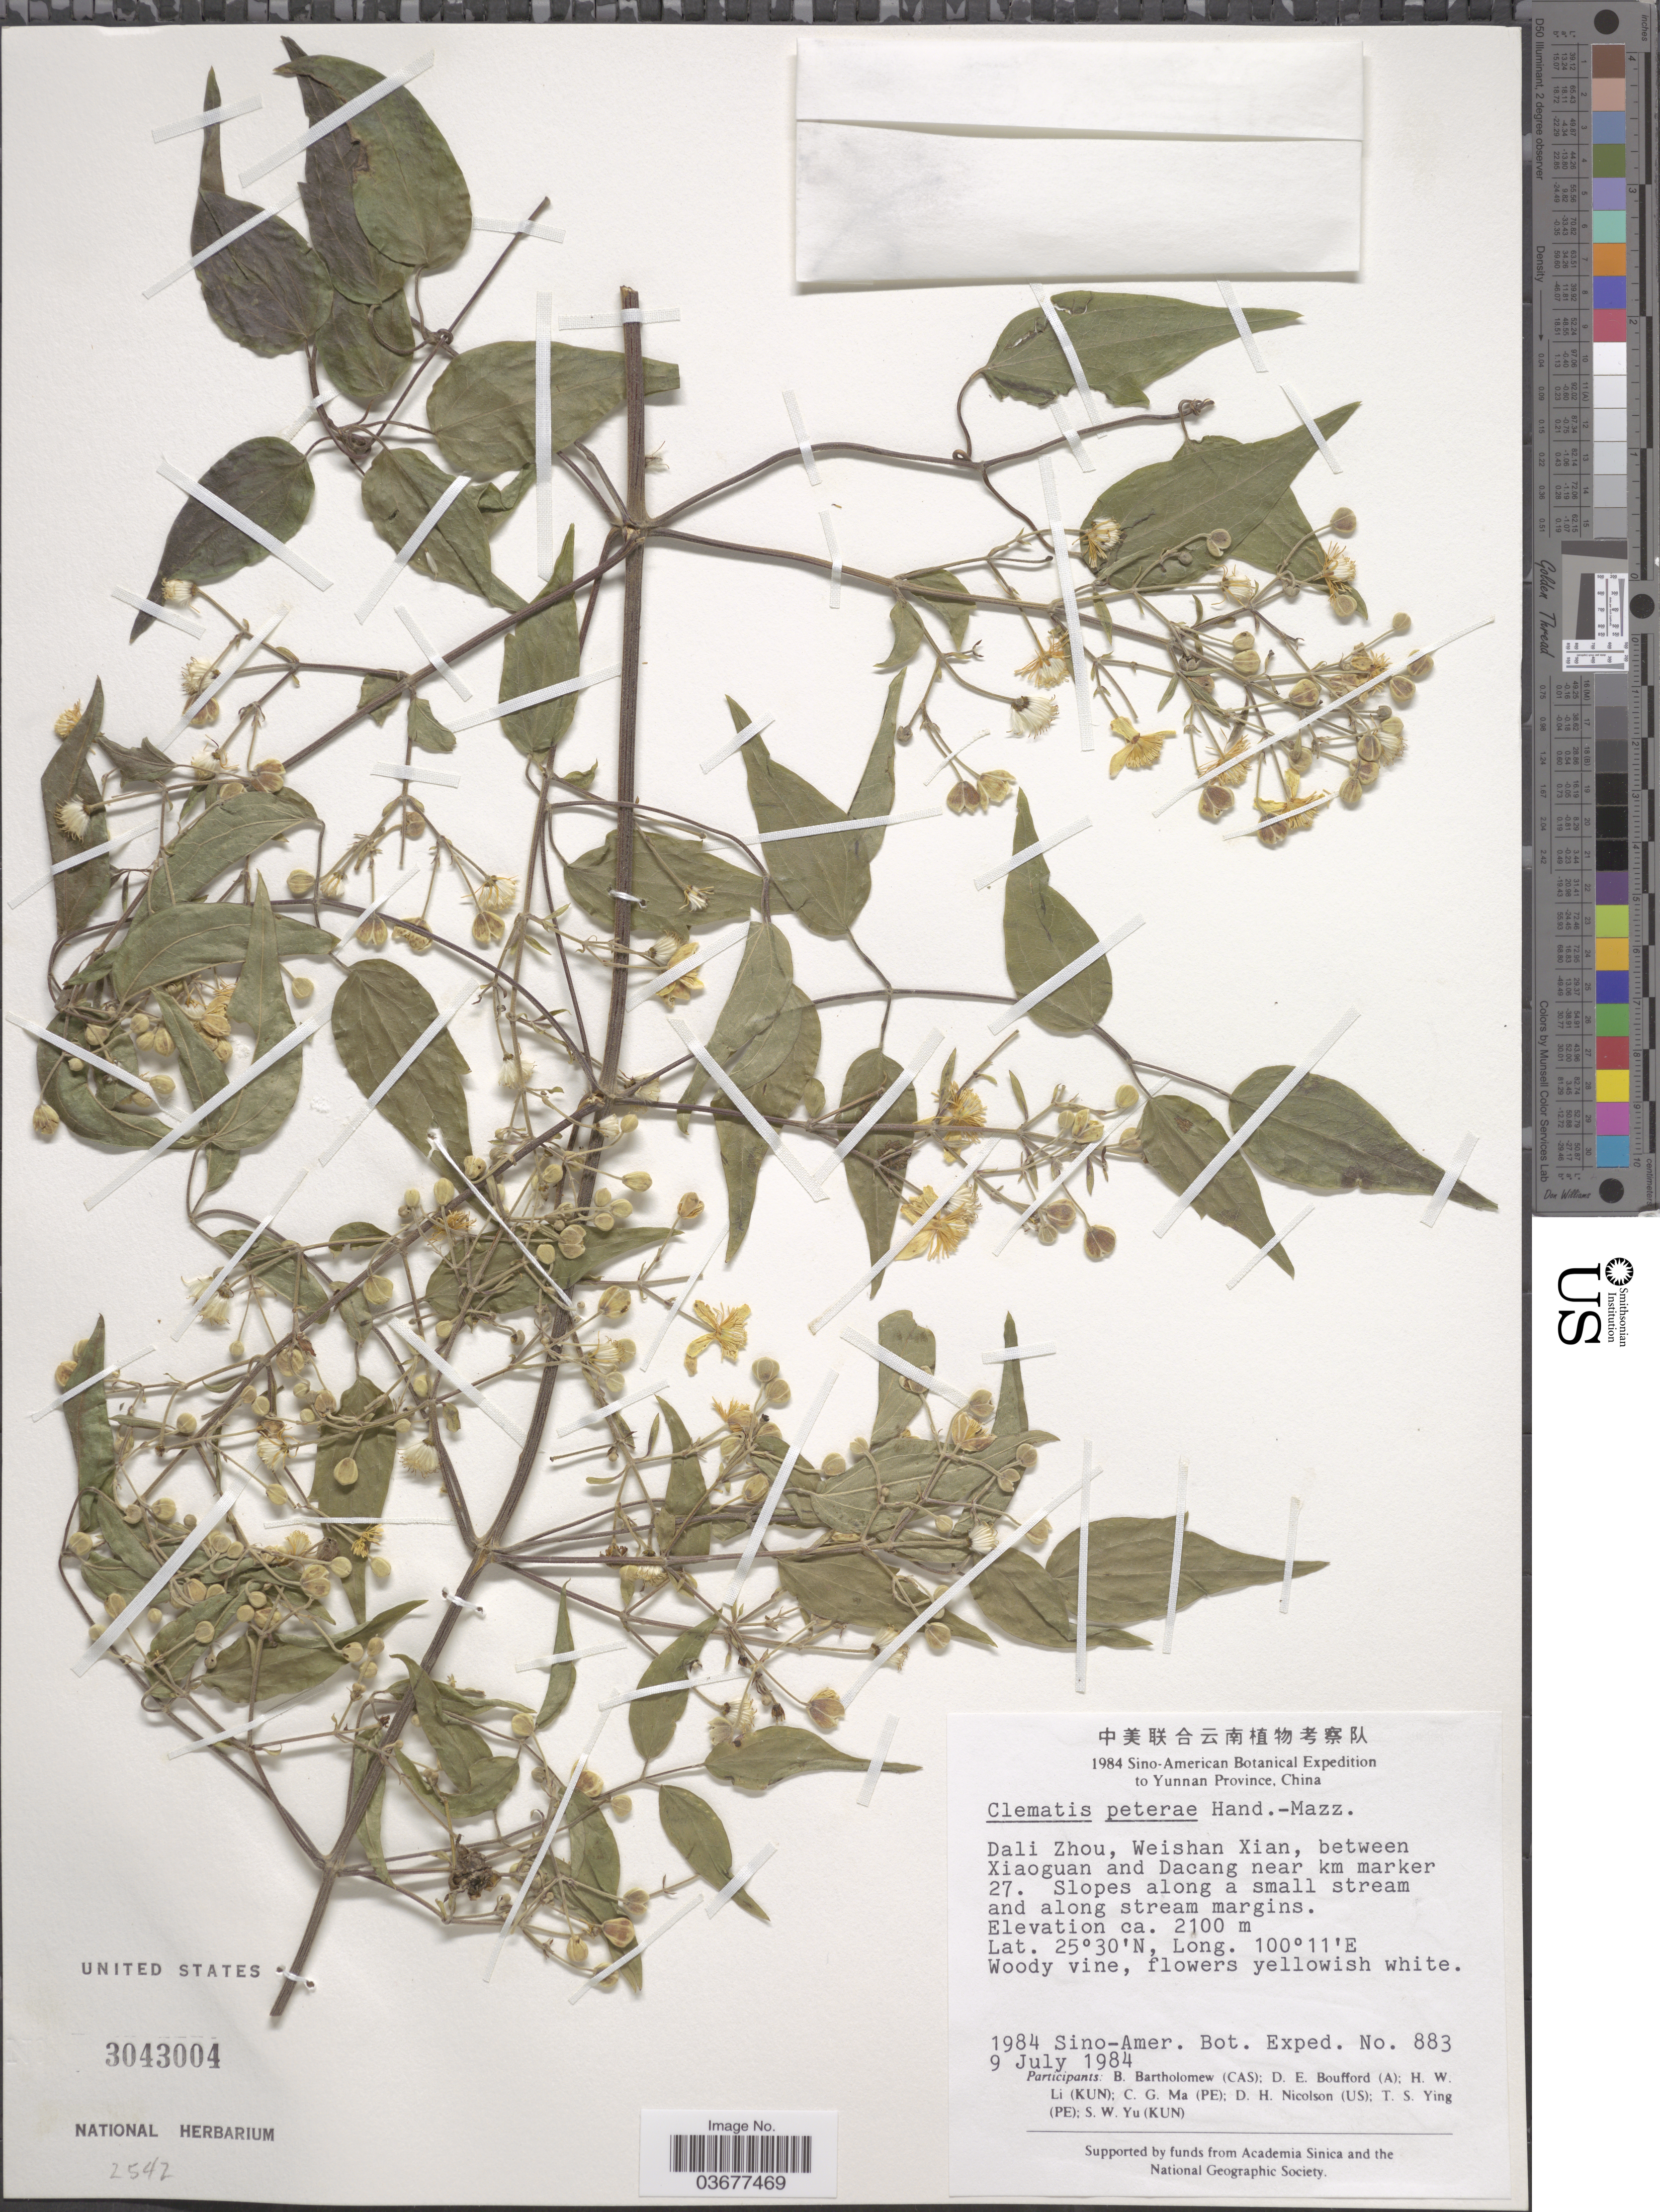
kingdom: Plantae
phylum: Tracheophyta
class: Magnoliopsida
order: Ranunculales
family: Ranunculaceae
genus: Clematis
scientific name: Clematis peterae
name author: Hand.-Mazz.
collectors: Sino-Amer. Bot. Exped. 1984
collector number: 883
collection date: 1984-07-09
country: China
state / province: Yunnan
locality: Dali Zhou, Weishan Xian, between Xiaoguan and Dacang near km marker 27.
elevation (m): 2100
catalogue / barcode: US 3043004